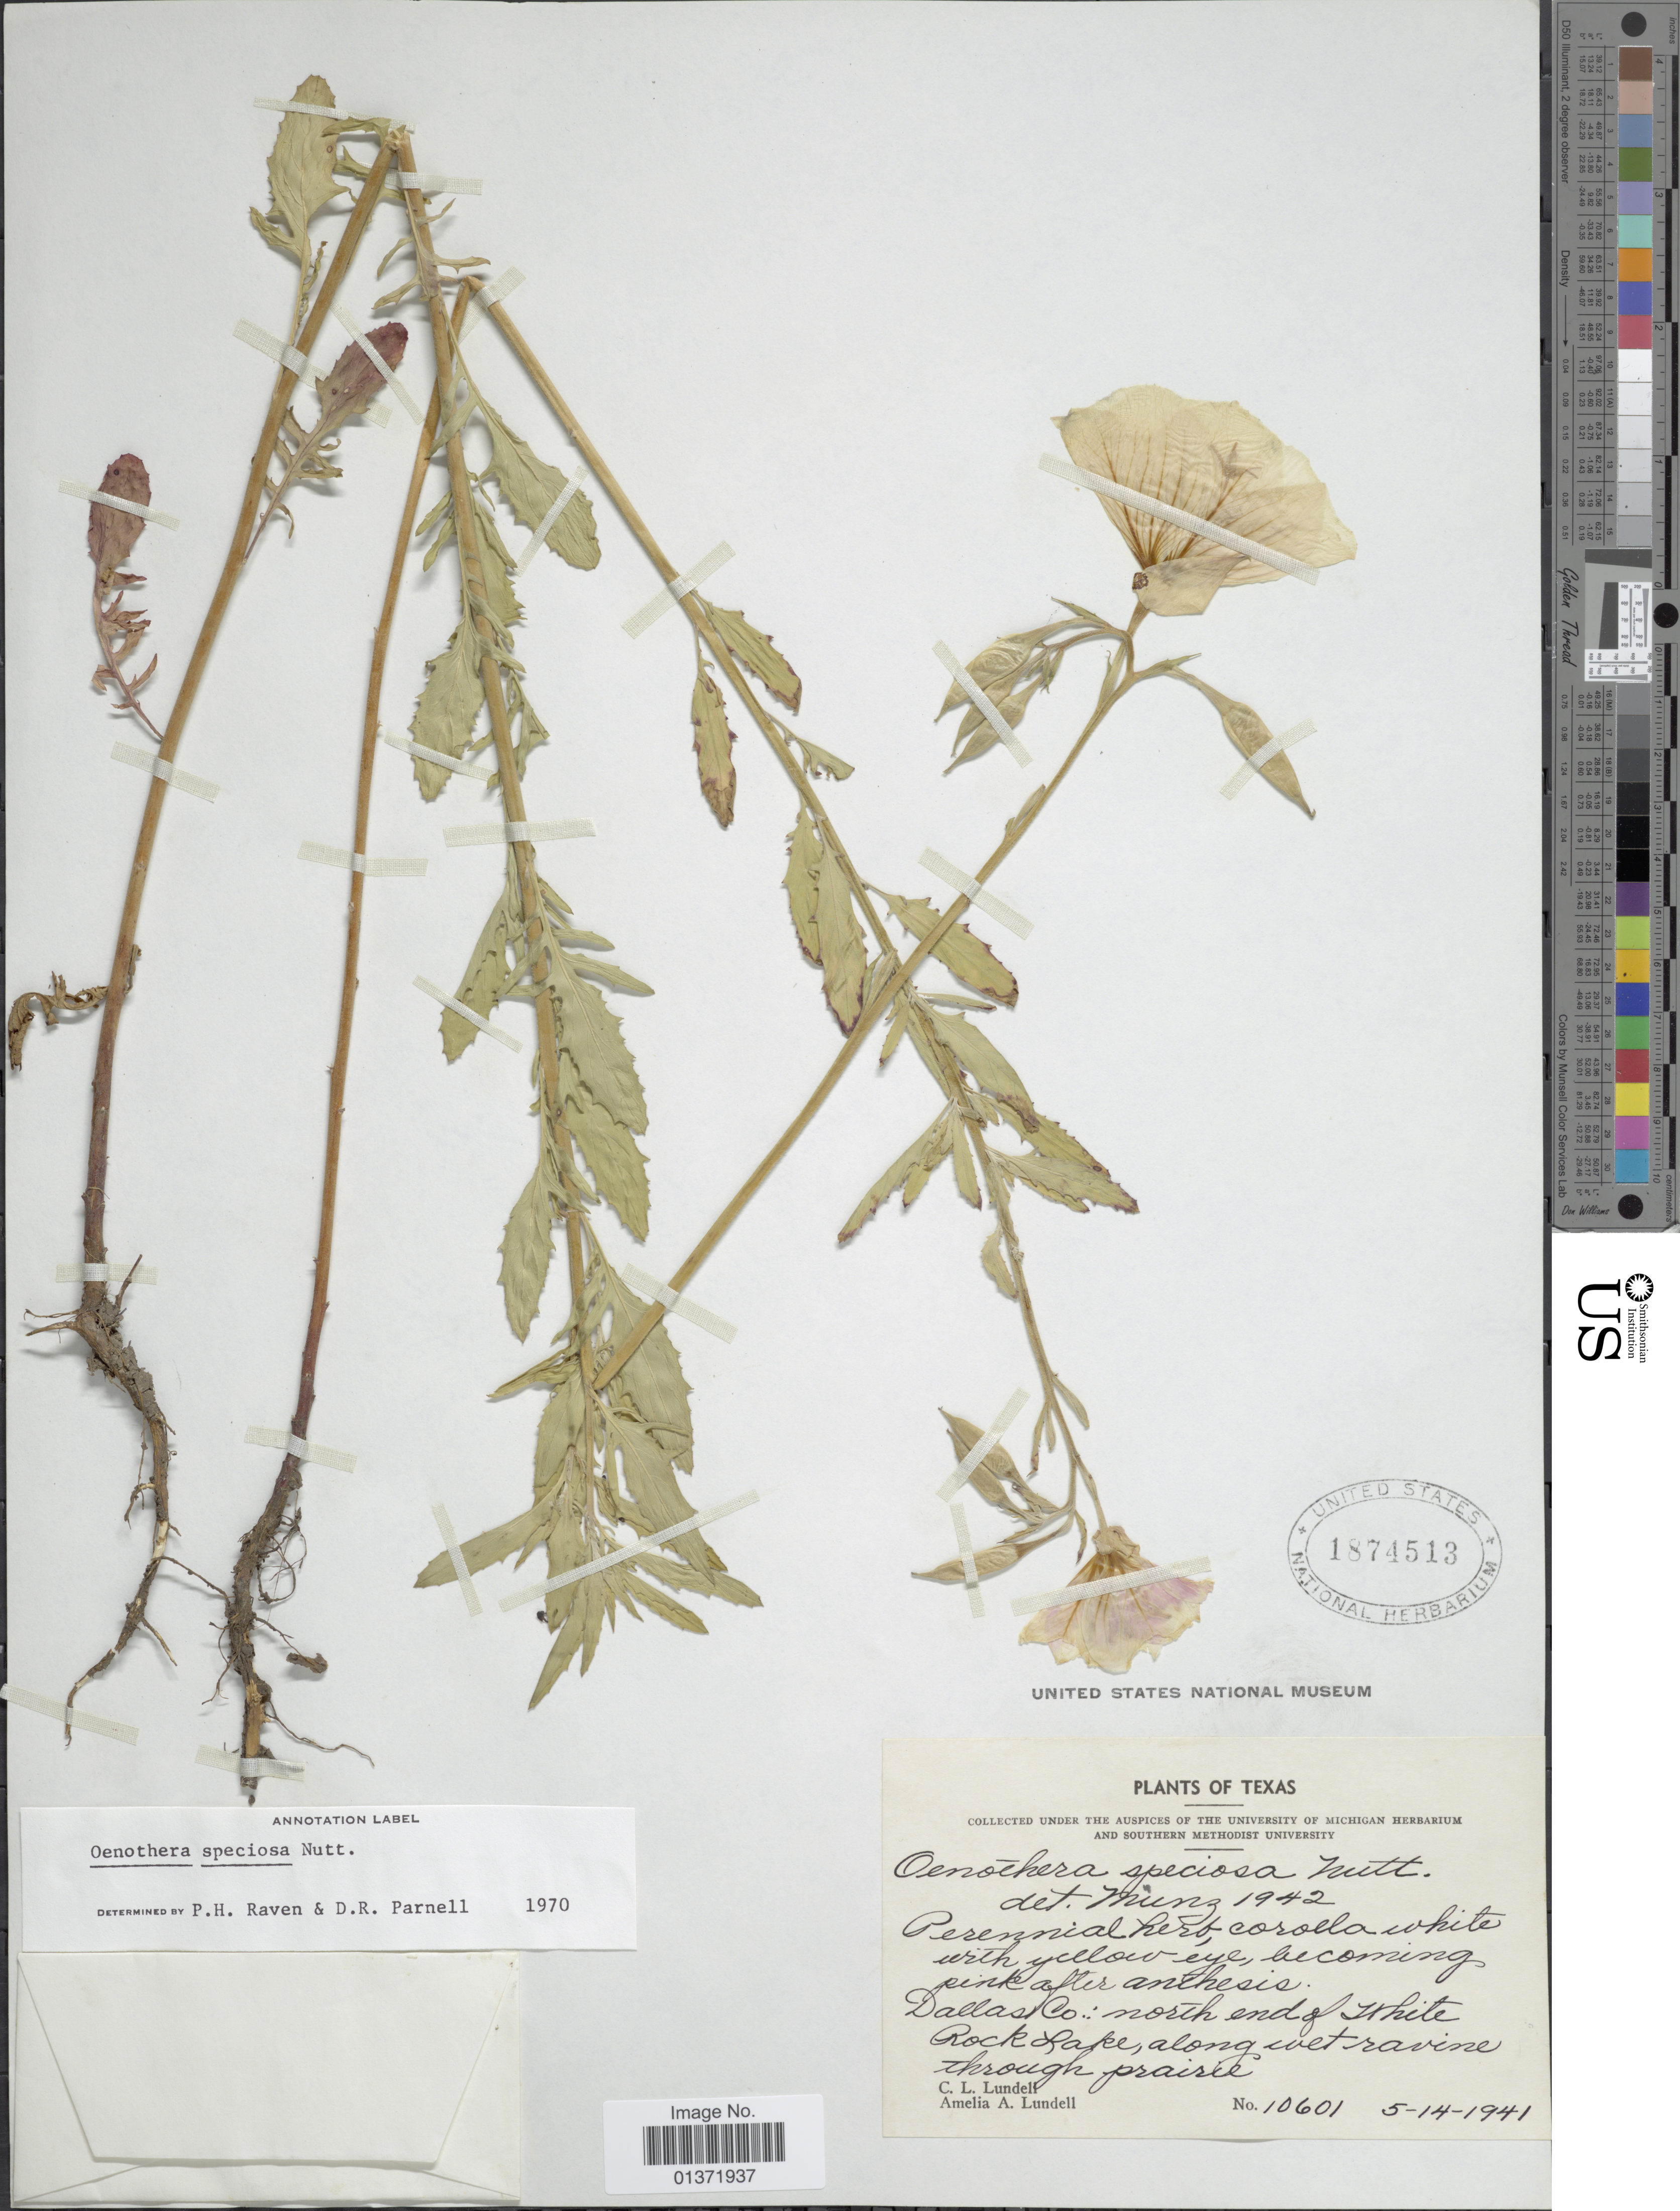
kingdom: Plantae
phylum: Tracheophyta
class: Magnoliopsida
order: Myrtales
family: Onagraceae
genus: Oenothera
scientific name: Oenothera speciosa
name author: Nutt.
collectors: C. L. Lundell & A. A. Lundell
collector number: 10601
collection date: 1941-05-14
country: United States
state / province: Texas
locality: Dallas Co.: north end of White Rock Lake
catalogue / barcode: US 1874513